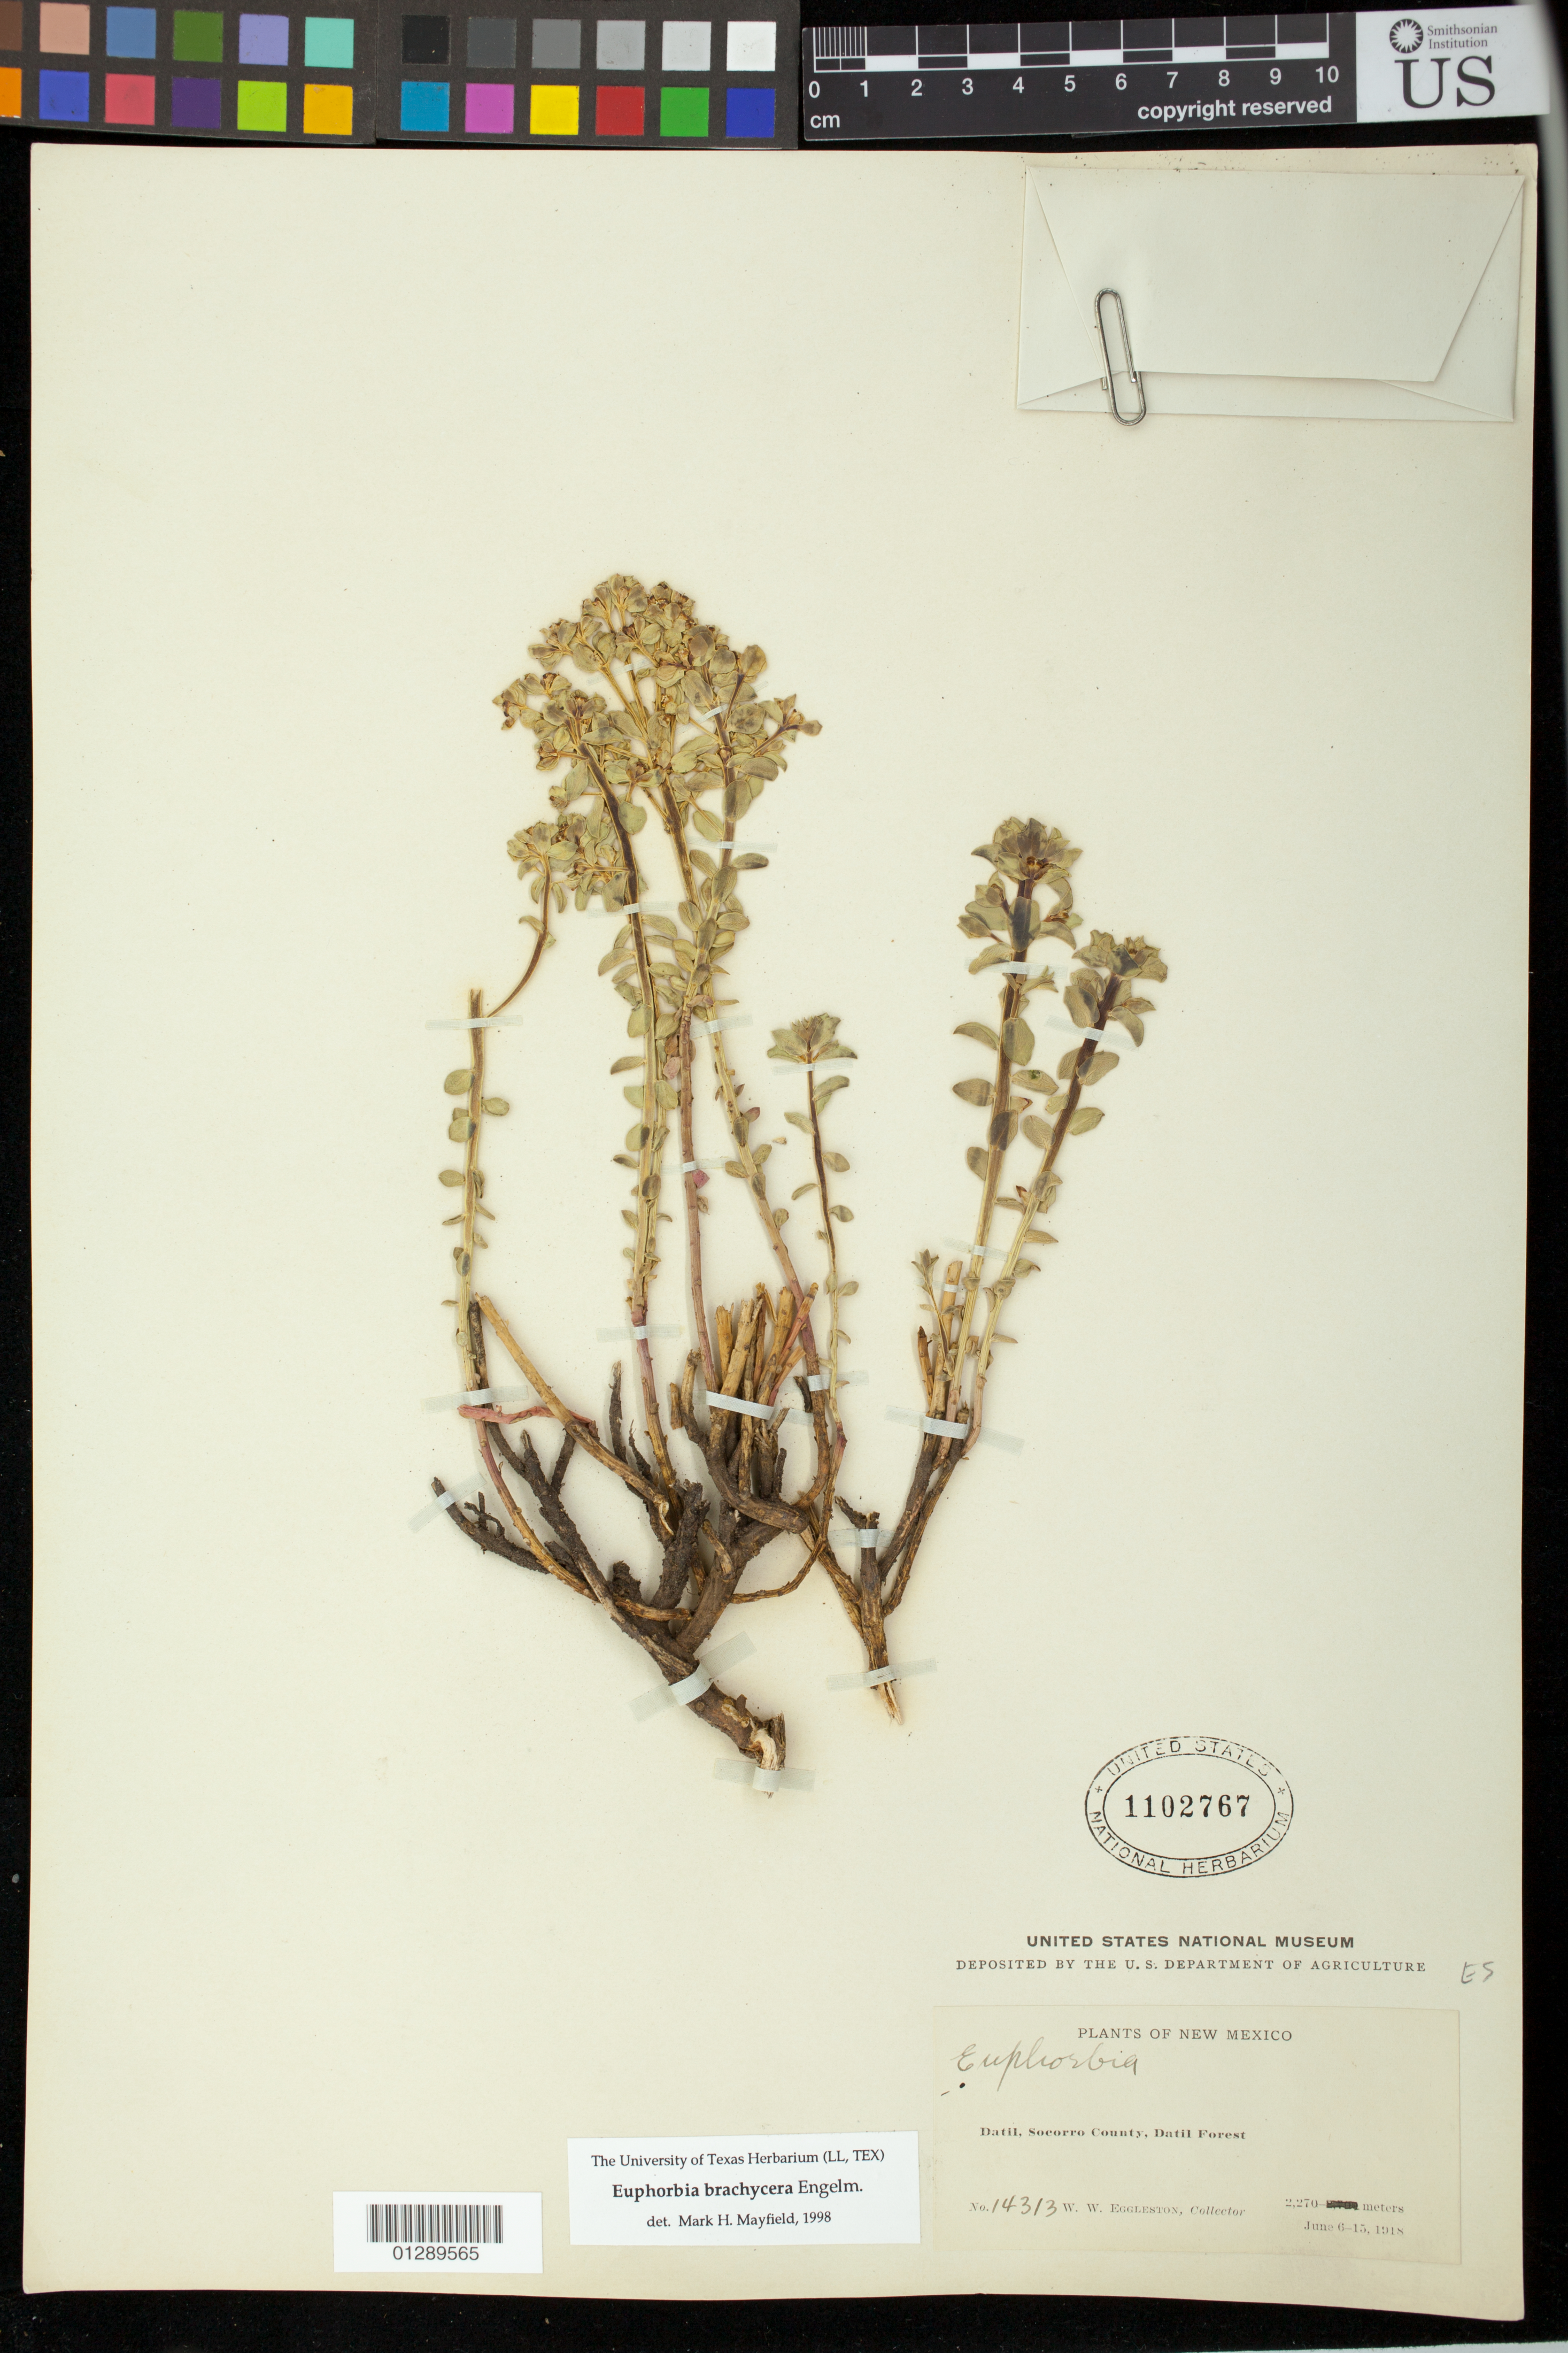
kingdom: Plantae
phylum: Tracheophyta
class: Magnoliopsida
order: Malpighiales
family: Euphorbiaceae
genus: Euphorbia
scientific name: Euphorbia lurida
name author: Engelm.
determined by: Mayfield, M. H.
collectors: W. W. Eggleston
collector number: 14313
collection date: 1818-06-06/1918-06-15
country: United States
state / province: New Mexico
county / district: Socorro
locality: Datil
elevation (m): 2270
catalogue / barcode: US 1102767